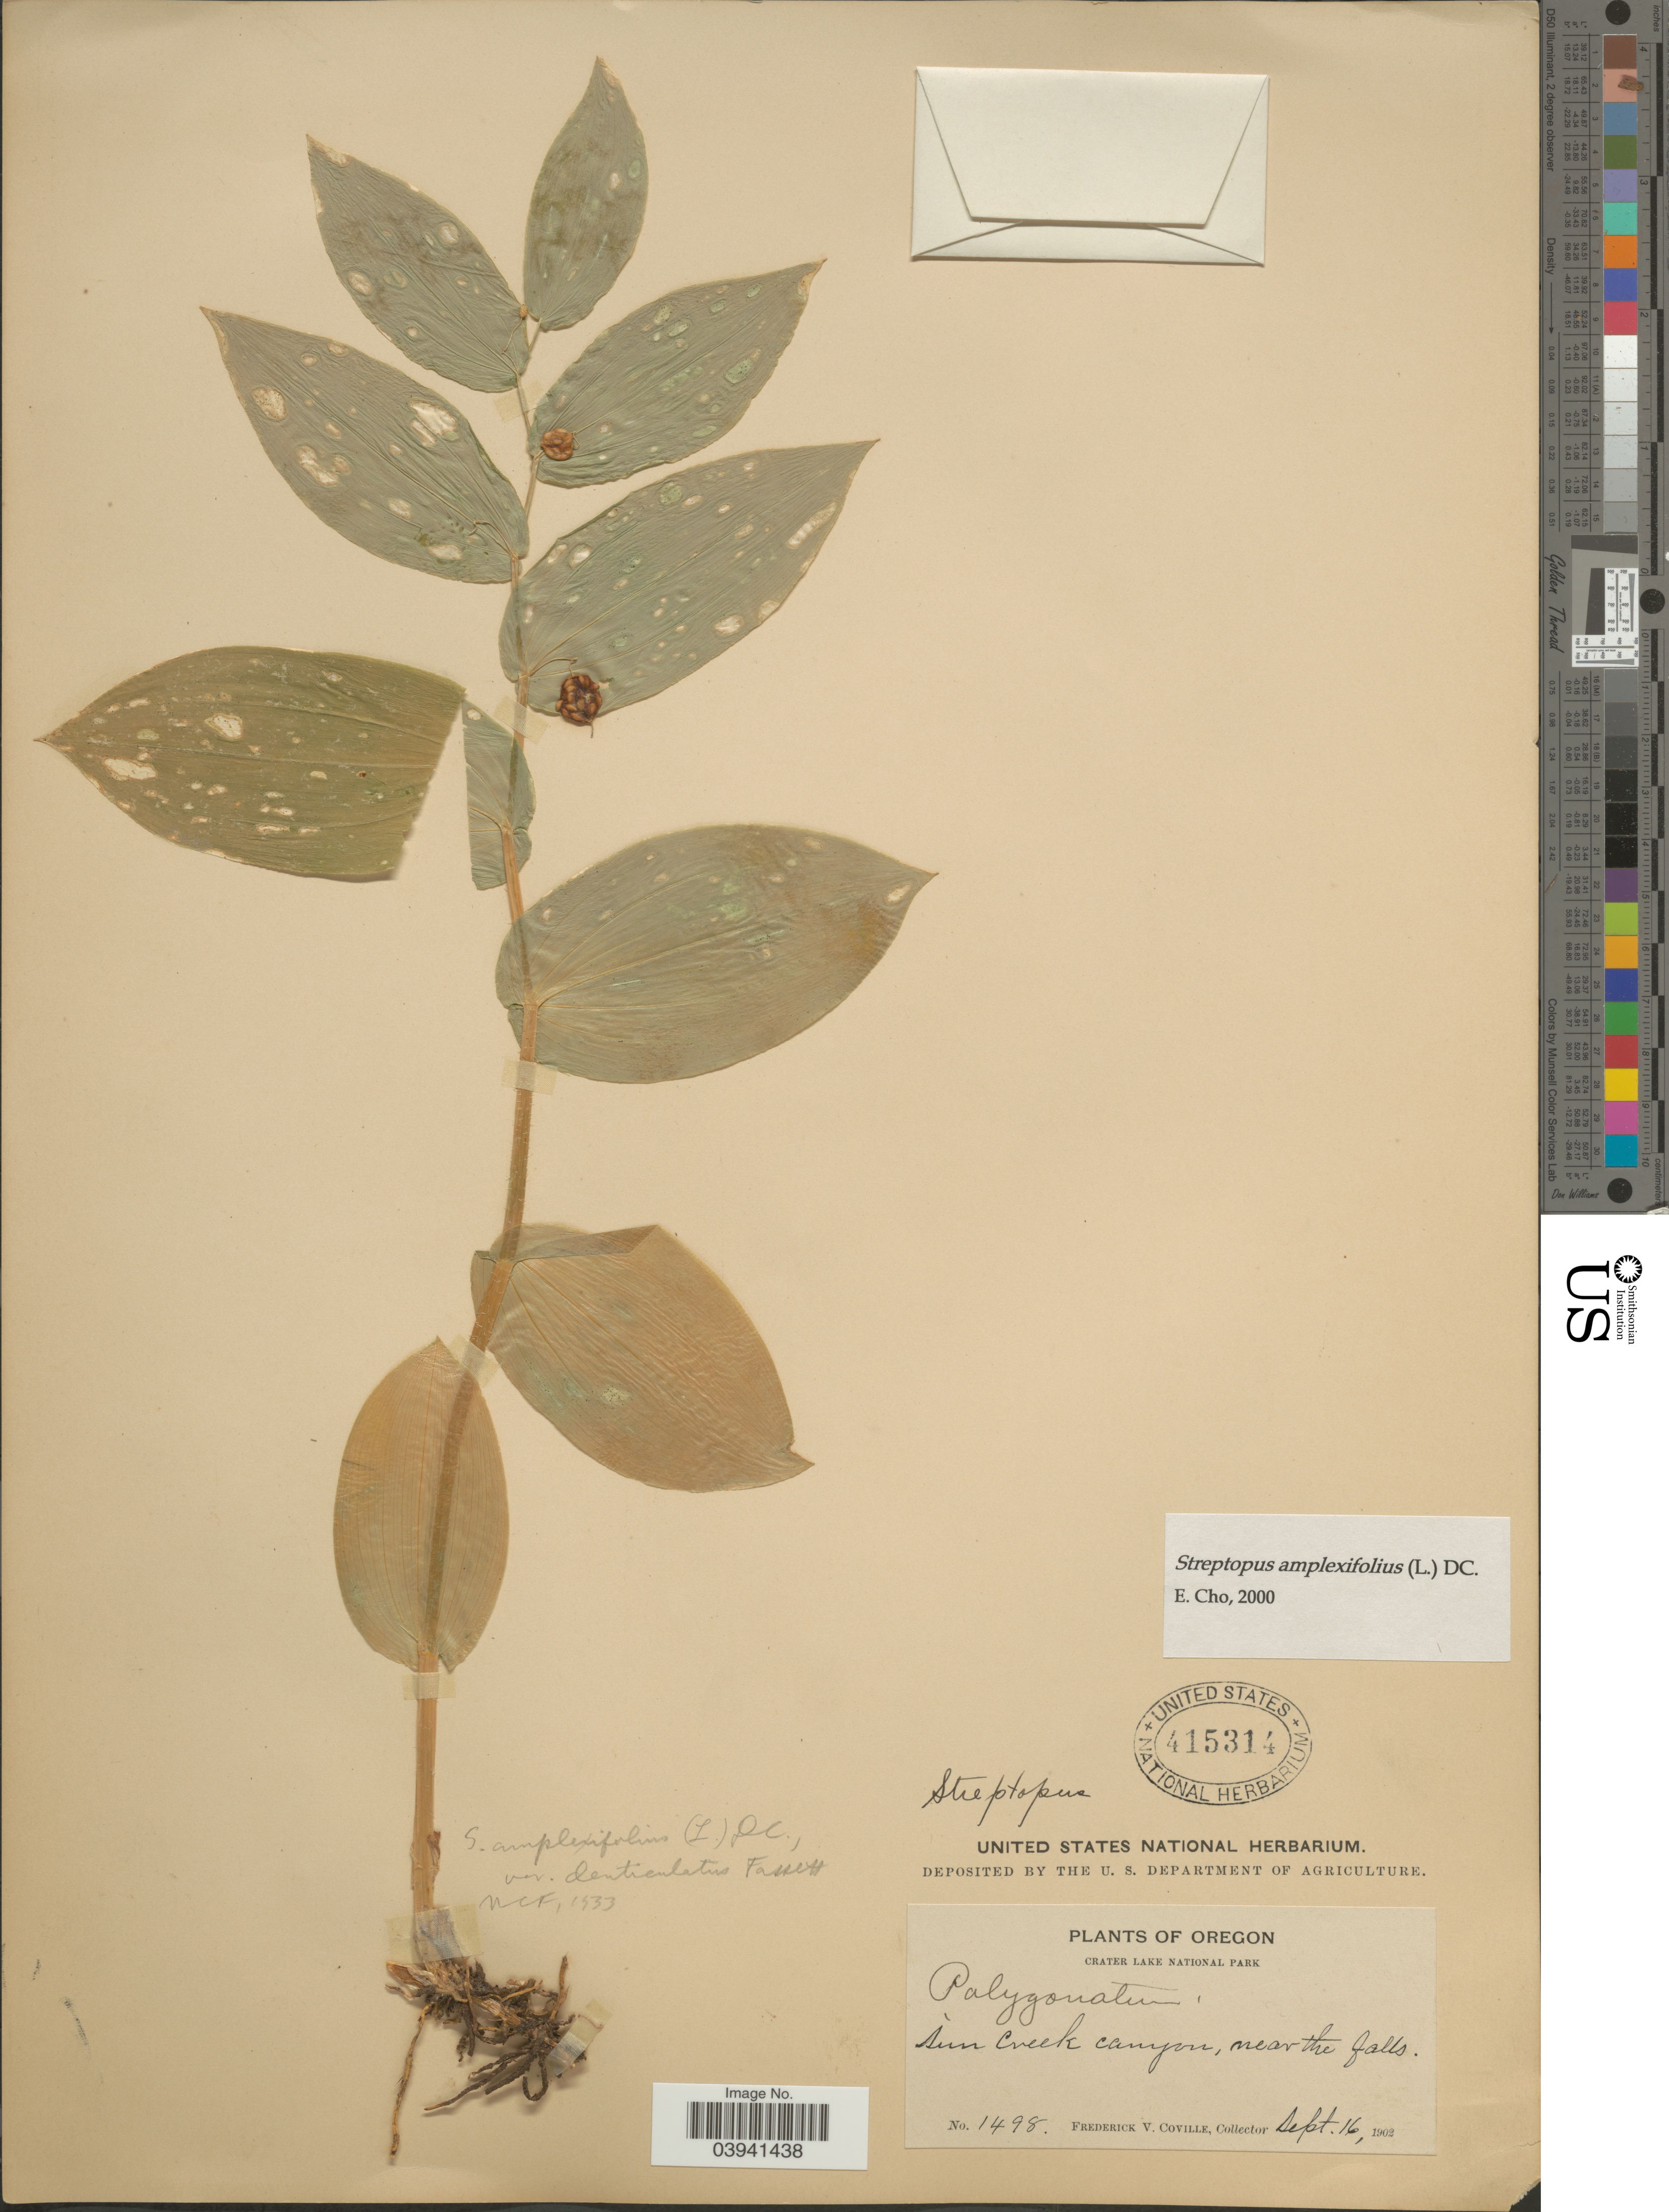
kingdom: Plantae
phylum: Tracheophyta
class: Liliopsida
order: Liliales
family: Liliaceae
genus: Streptopus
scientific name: Streptopus amplexifolius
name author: (L.) DC.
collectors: F. V. Coville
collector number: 1498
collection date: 1902-09-16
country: United States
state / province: Oregon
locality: Crater Lake National Park. Sun Creek canyon, near the falls.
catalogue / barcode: US 415314